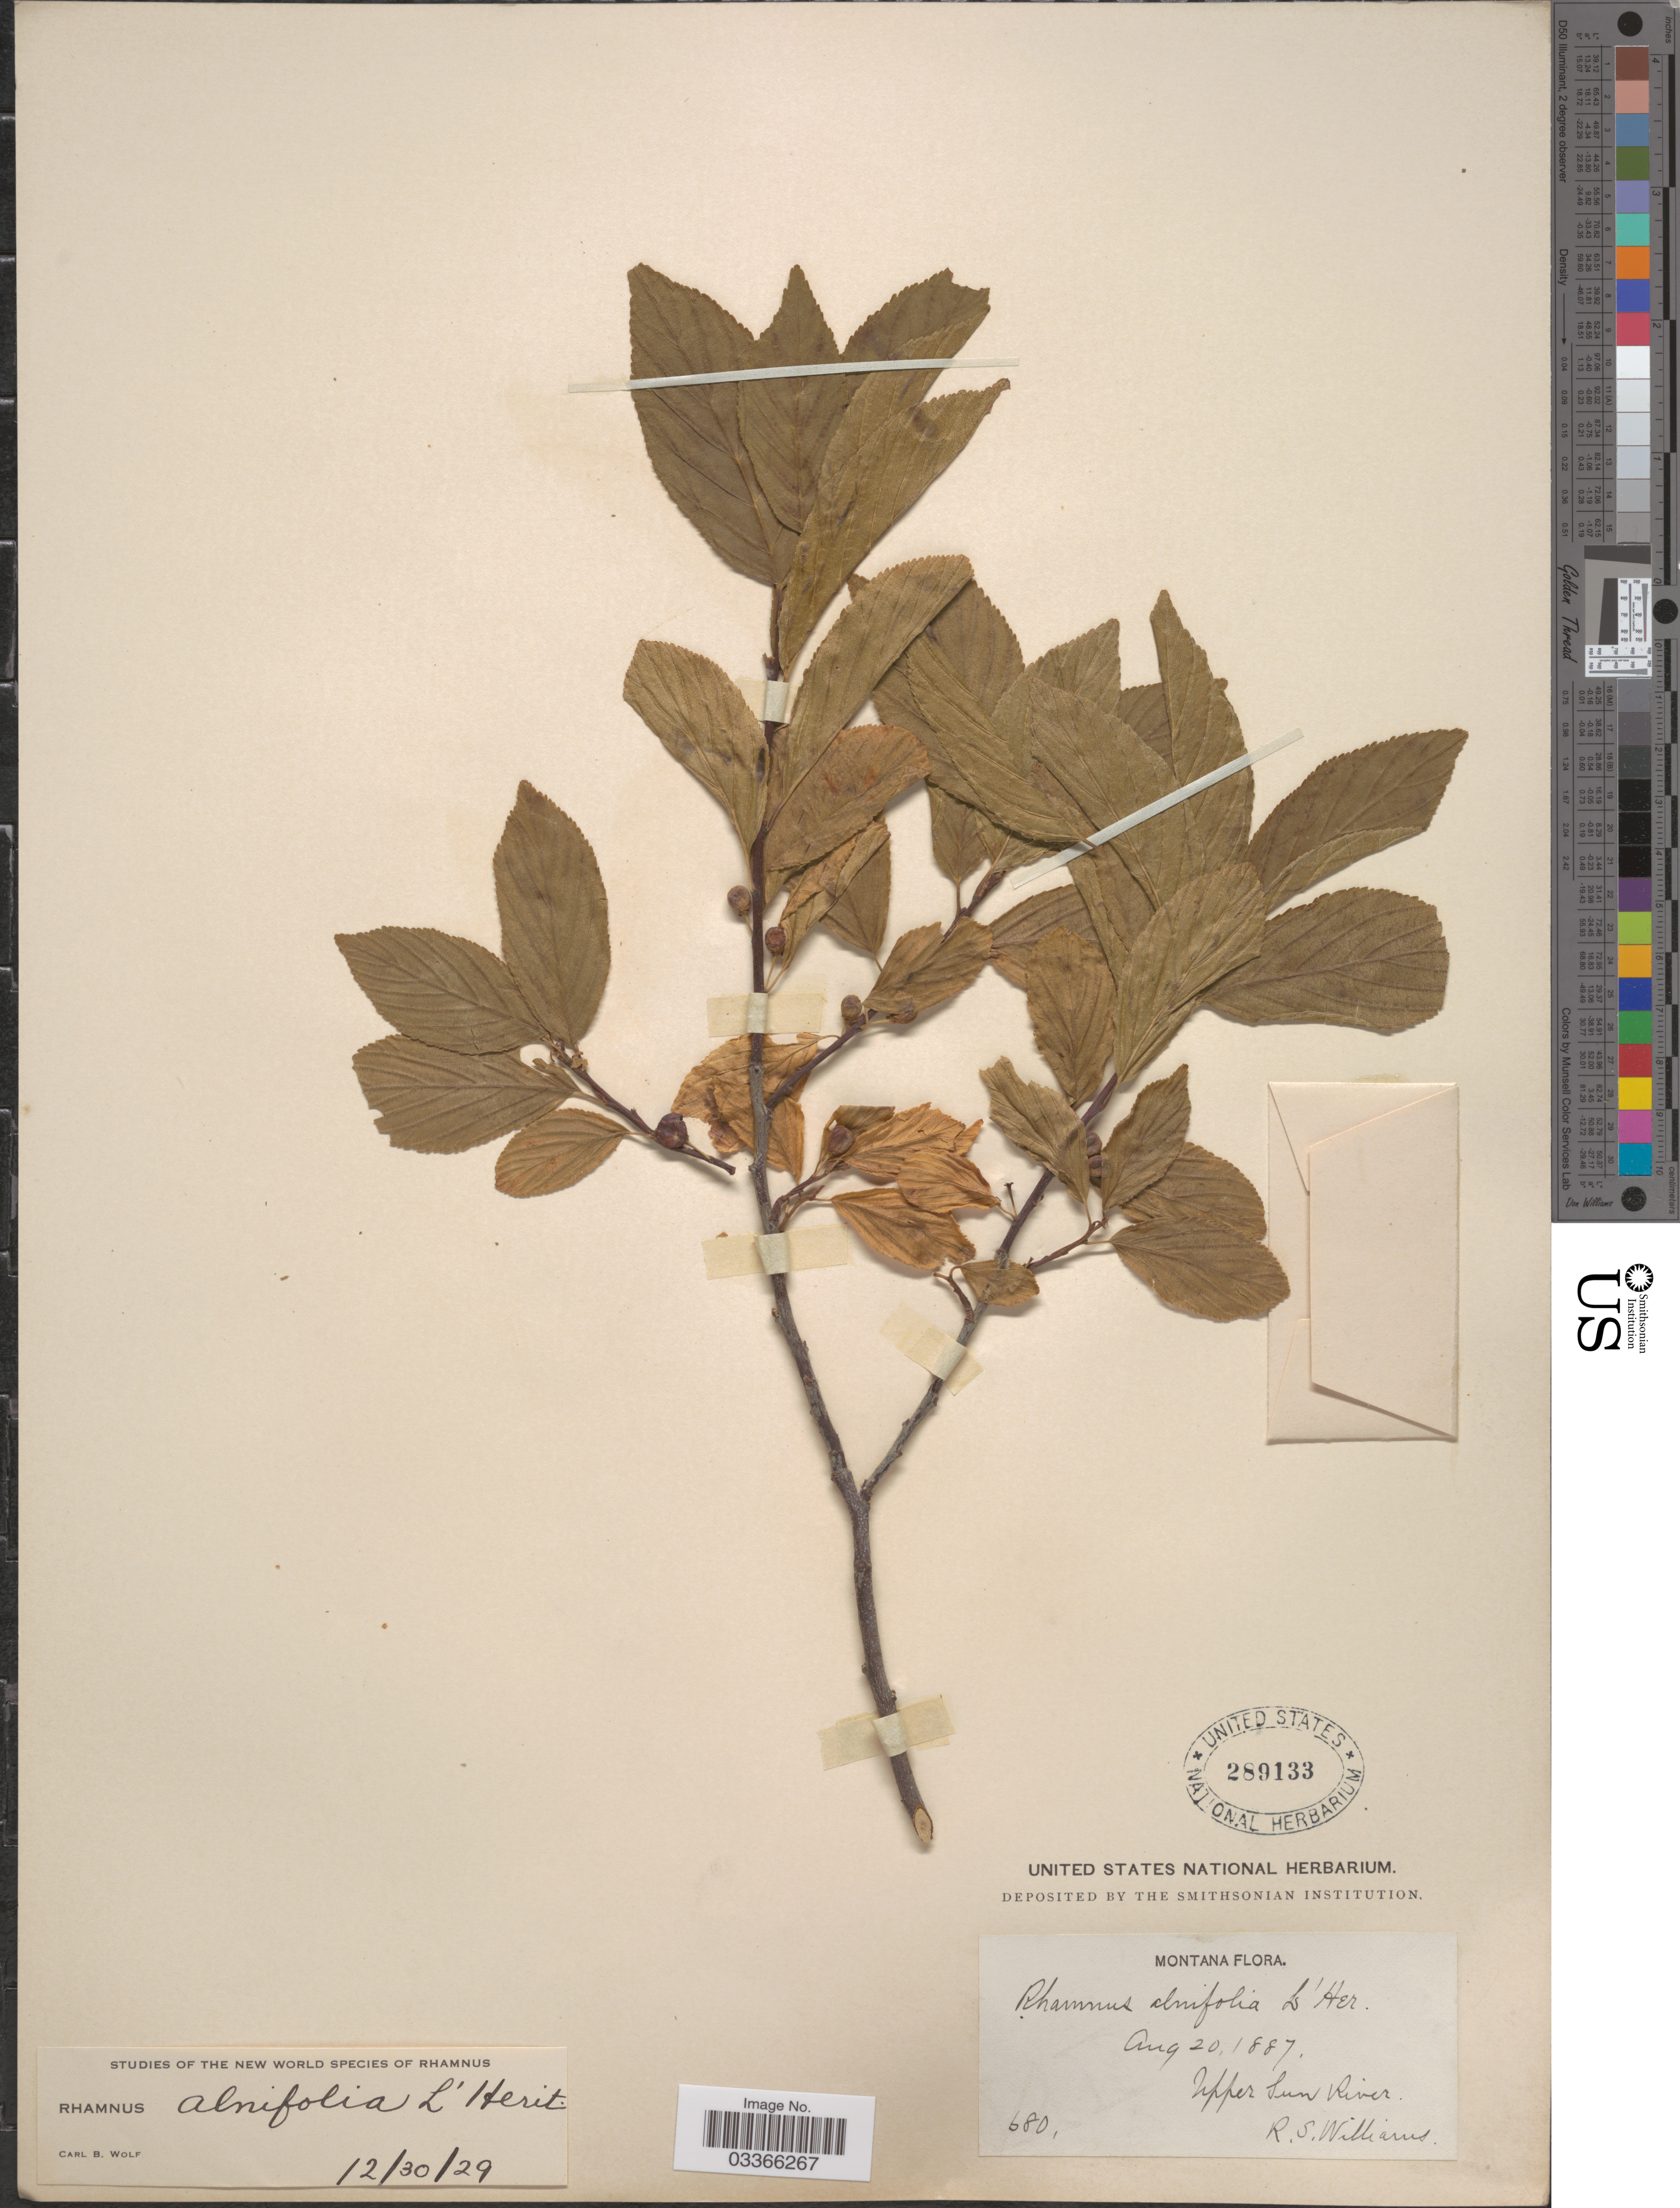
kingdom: Plantae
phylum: Tracheophyta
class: Magnoliopsida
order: Rosales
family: Rhamnaceae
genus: Rhamnus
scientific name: Rhamnus alnifolia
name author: L'Hér.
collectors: R. S. Williams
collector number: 680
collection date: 1887-08-20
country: United States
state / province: Montana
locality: Upper Sun River.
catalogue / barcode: US 289133